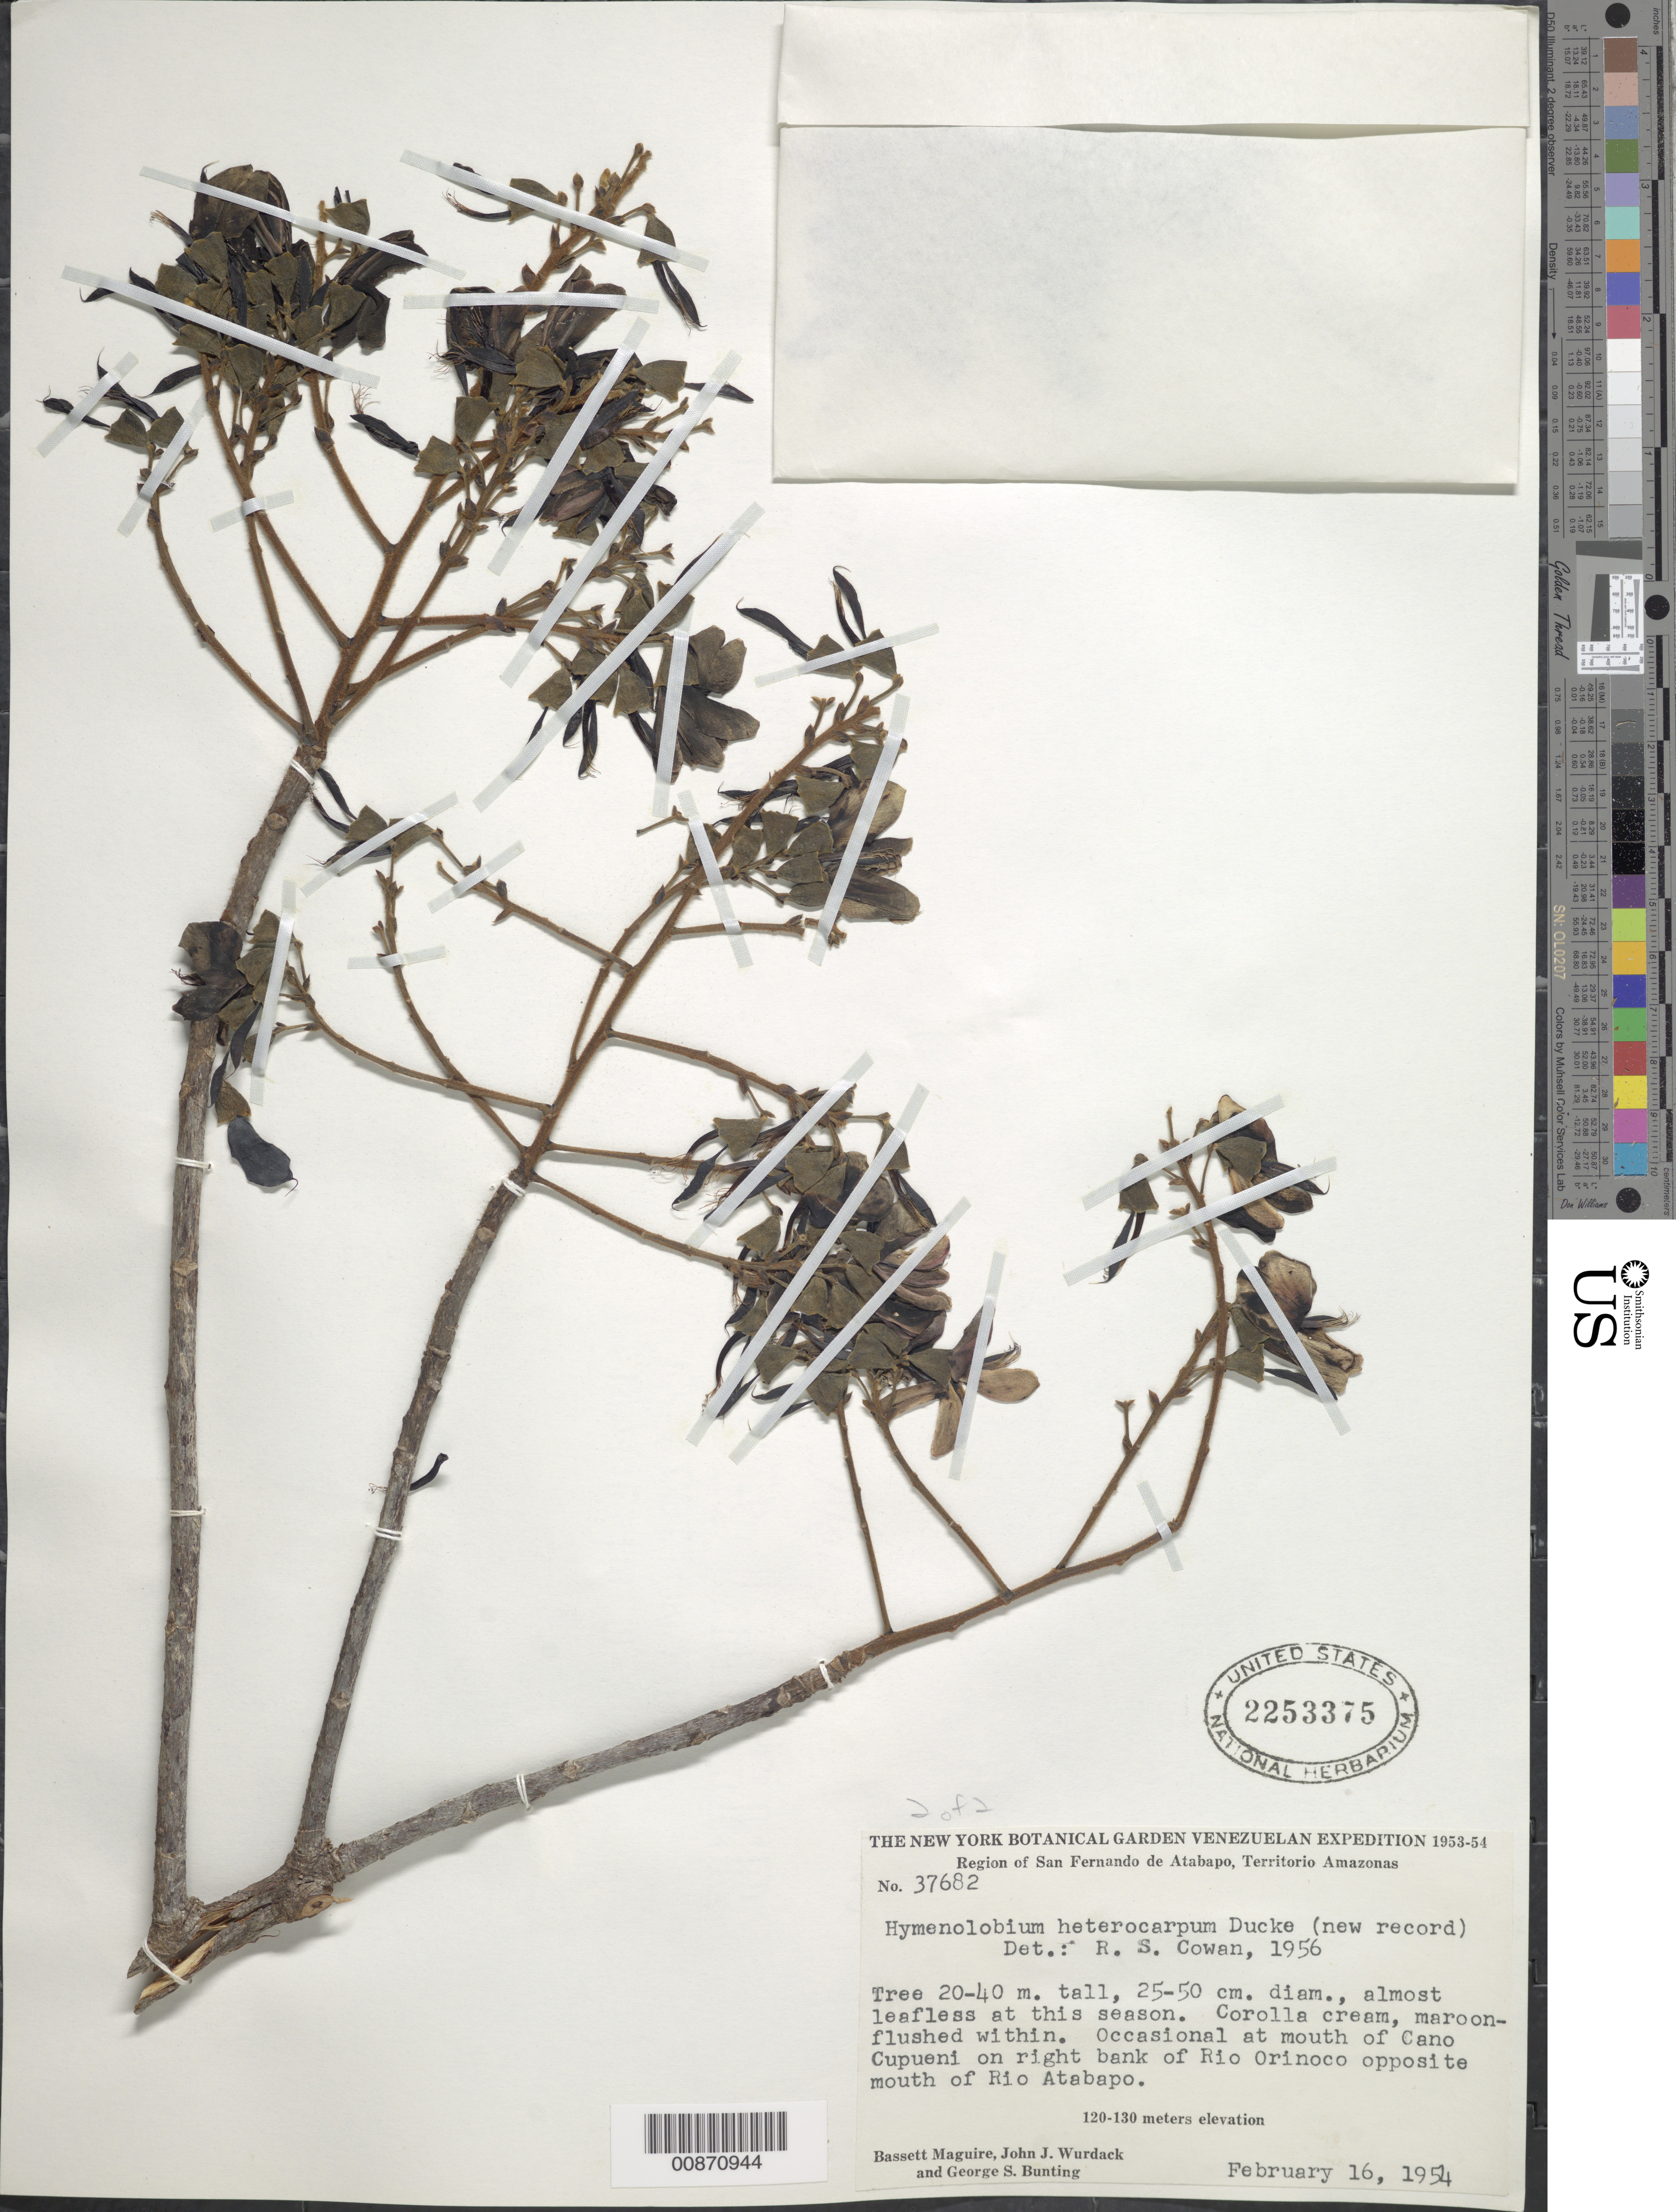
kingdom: Plantae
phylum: Tracheophyta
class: Magnoliopsida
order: Fabales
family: Fabaceae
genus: Hymenolobium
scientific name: Hymenolobium heterocarpum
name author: Ducke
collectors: B. Maguire, J. J. Wurdack & G. S. Bunting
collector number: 37682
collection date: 1954-02-16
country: Venezuela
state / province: Amazonas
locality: Region of San Fernando de Atabapo, Territorio Amazonas. Occasional at mouth of Cano Cupueni on right bank of Rio Orinoco opposite mouth of Rio Atabapo.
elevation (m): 120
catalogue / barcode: US 2253375